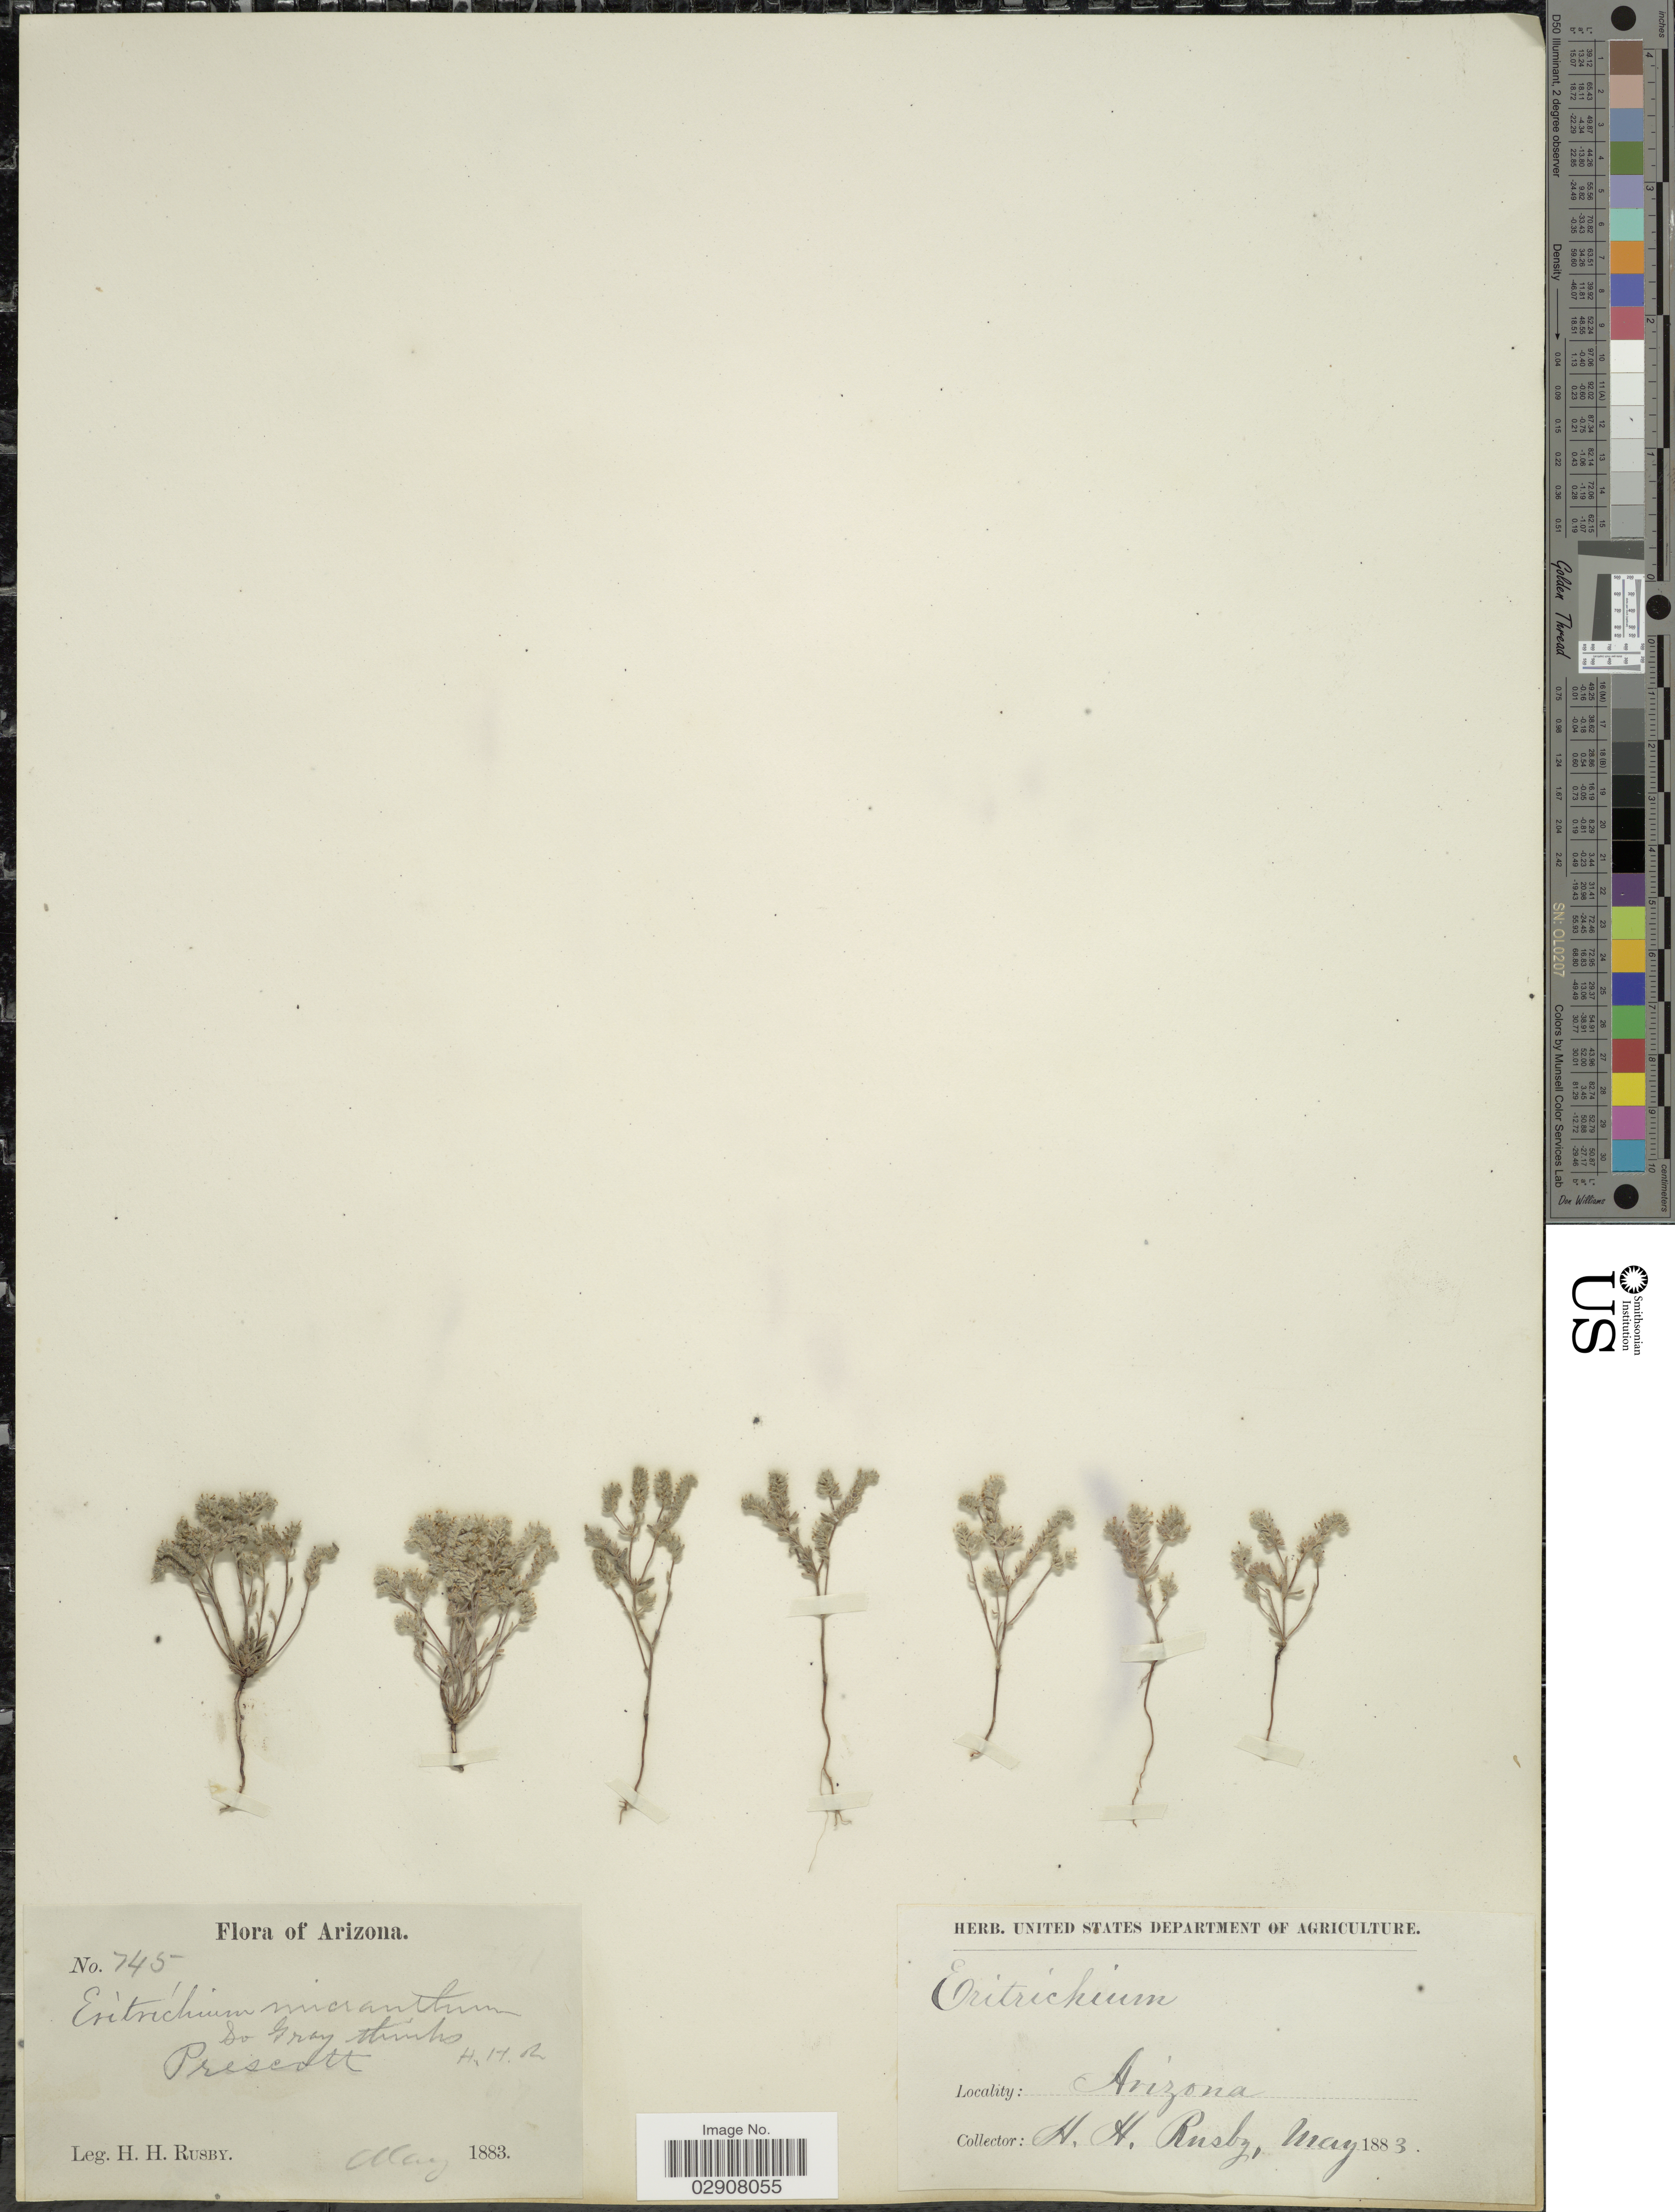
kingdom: Plantae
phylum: Tracheophyta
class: Magnoliopsida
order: Boraginales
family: Boraginaceae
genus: Cryptantha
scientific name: Cryptantha micrantha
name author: (Torr.) I.M. Johnst.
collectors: H. H. Rusby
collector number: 745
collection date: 1883-05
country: United States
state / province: Arizona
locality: Prescott.